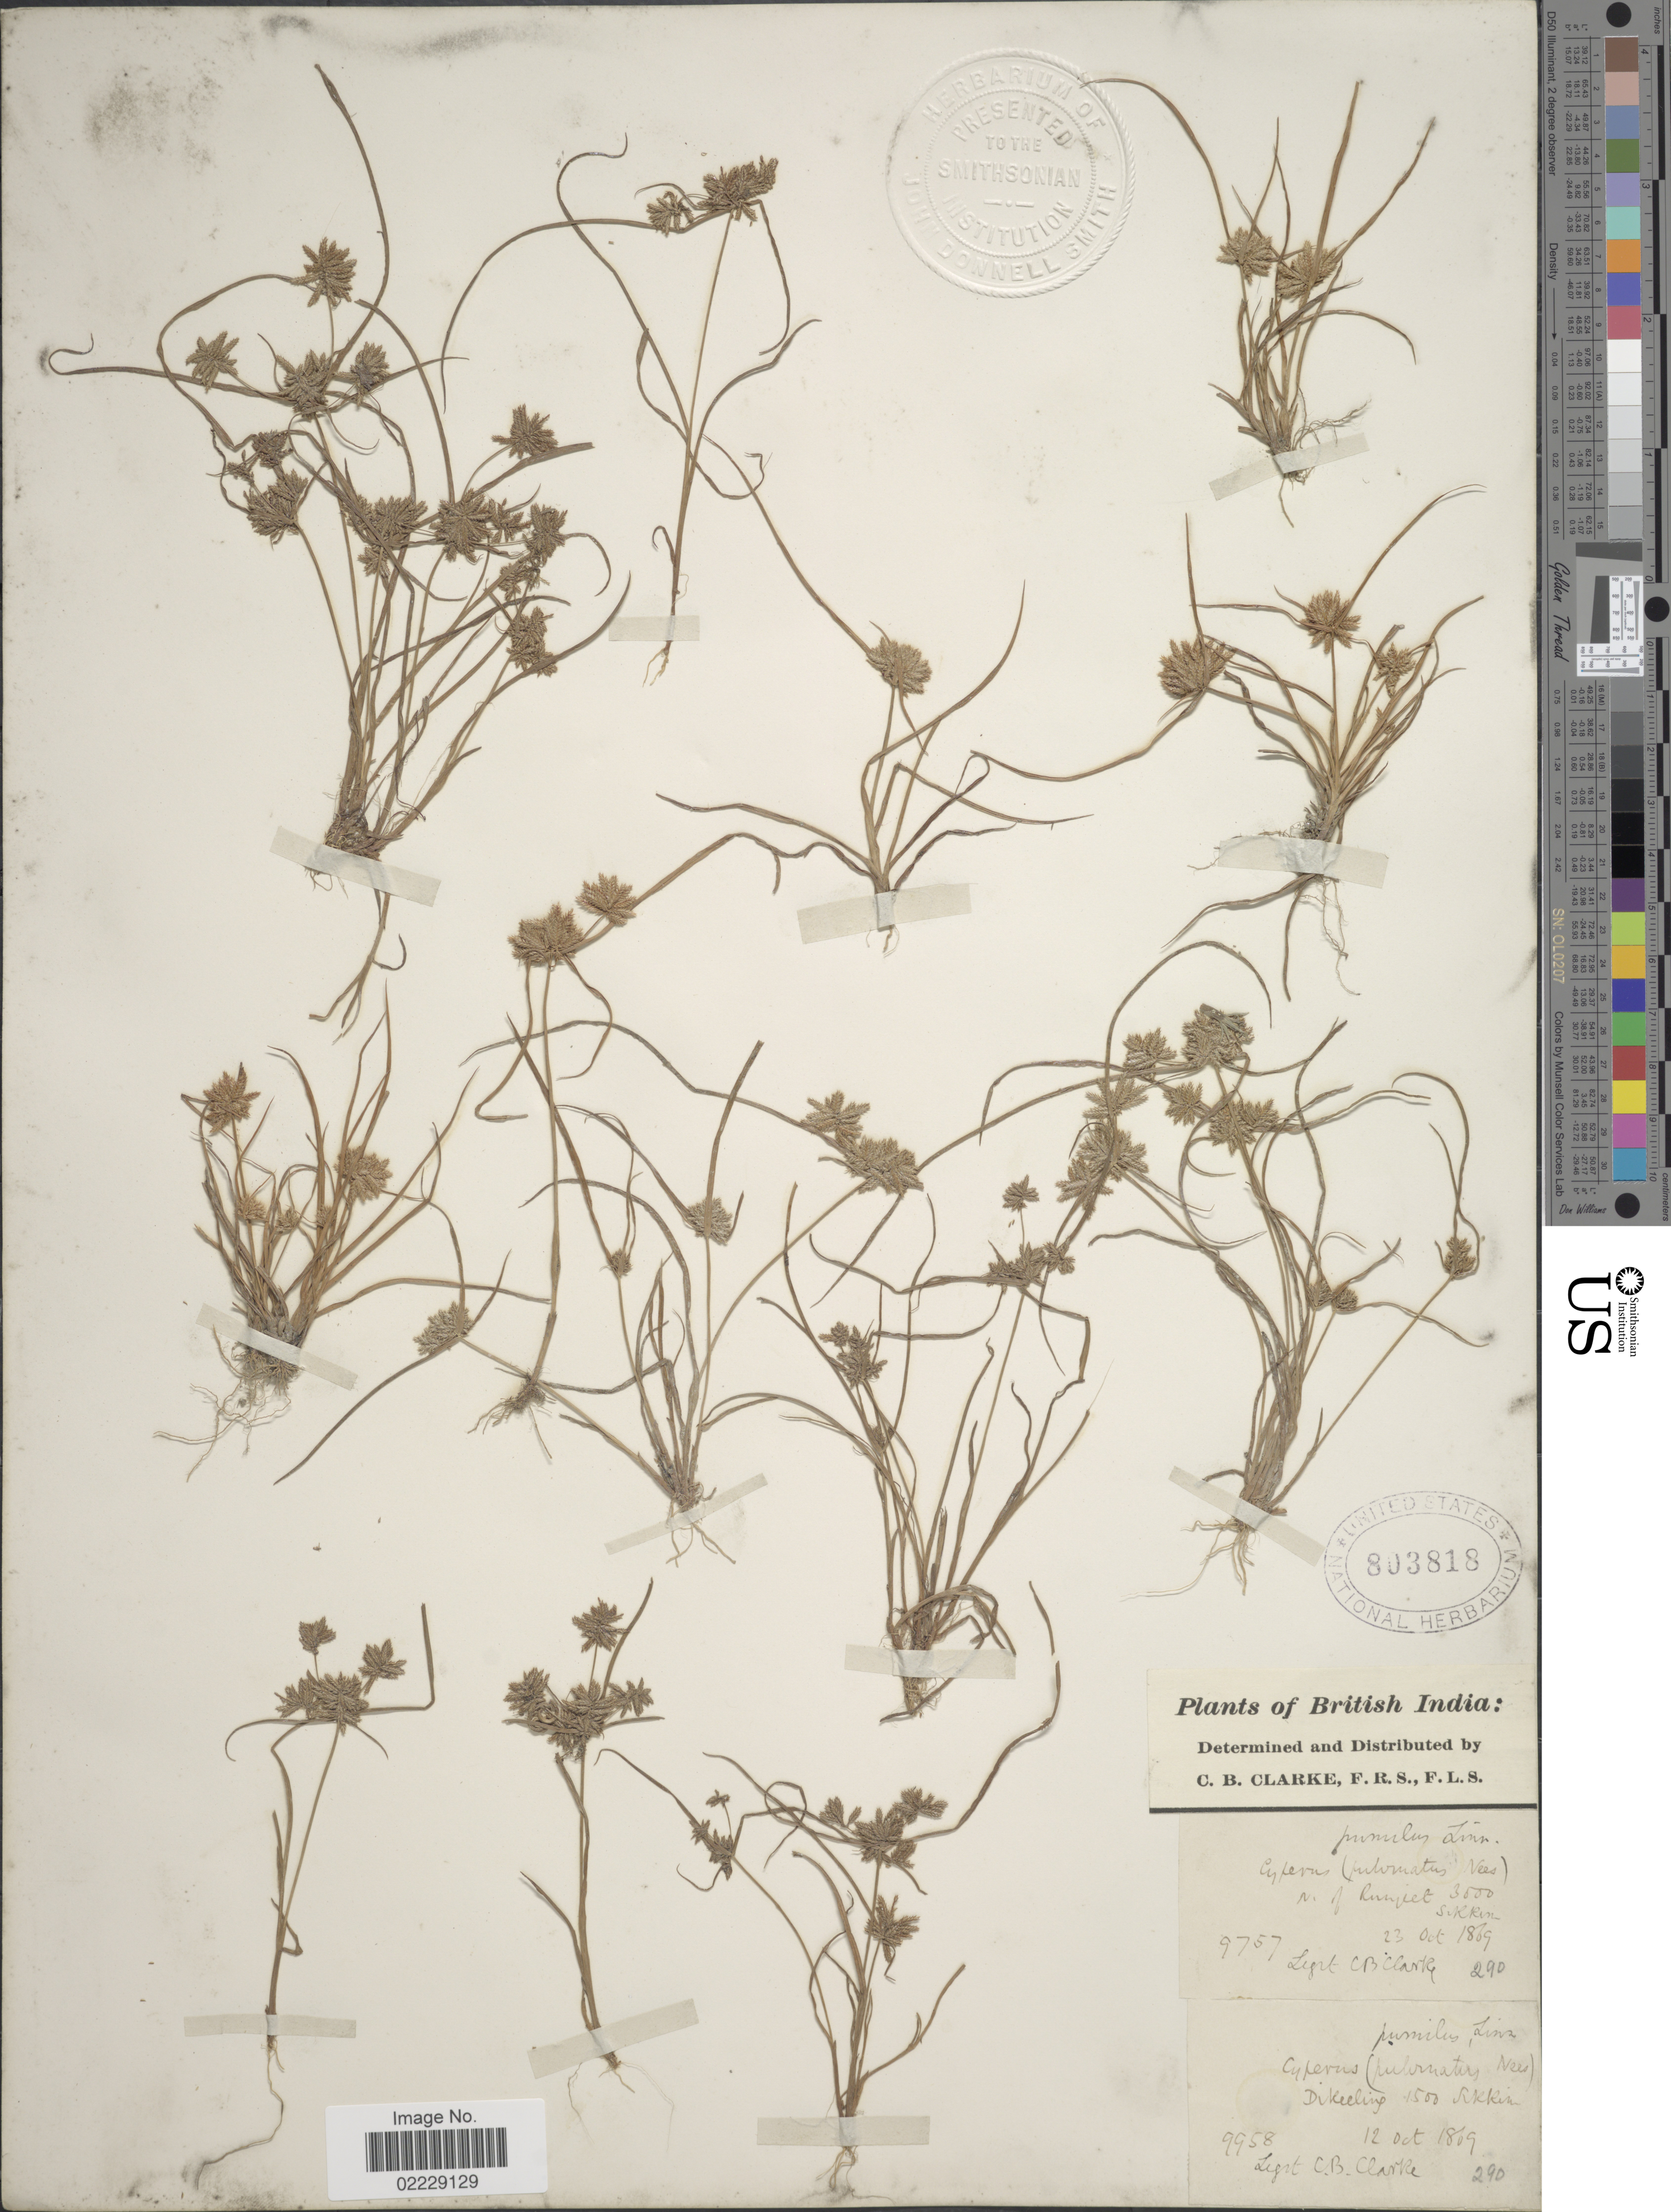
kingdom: Plantae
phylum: Tracheophyta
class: Liliopsida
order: Poales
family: Cyperaceae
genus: Cyperus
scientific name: Cyperus pumilus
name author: L.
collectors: C. B. Clarke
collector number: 9757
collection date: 1869-10-23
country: India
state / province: Sikkim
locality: N. of Rungeet.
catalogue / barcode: US 803818-2